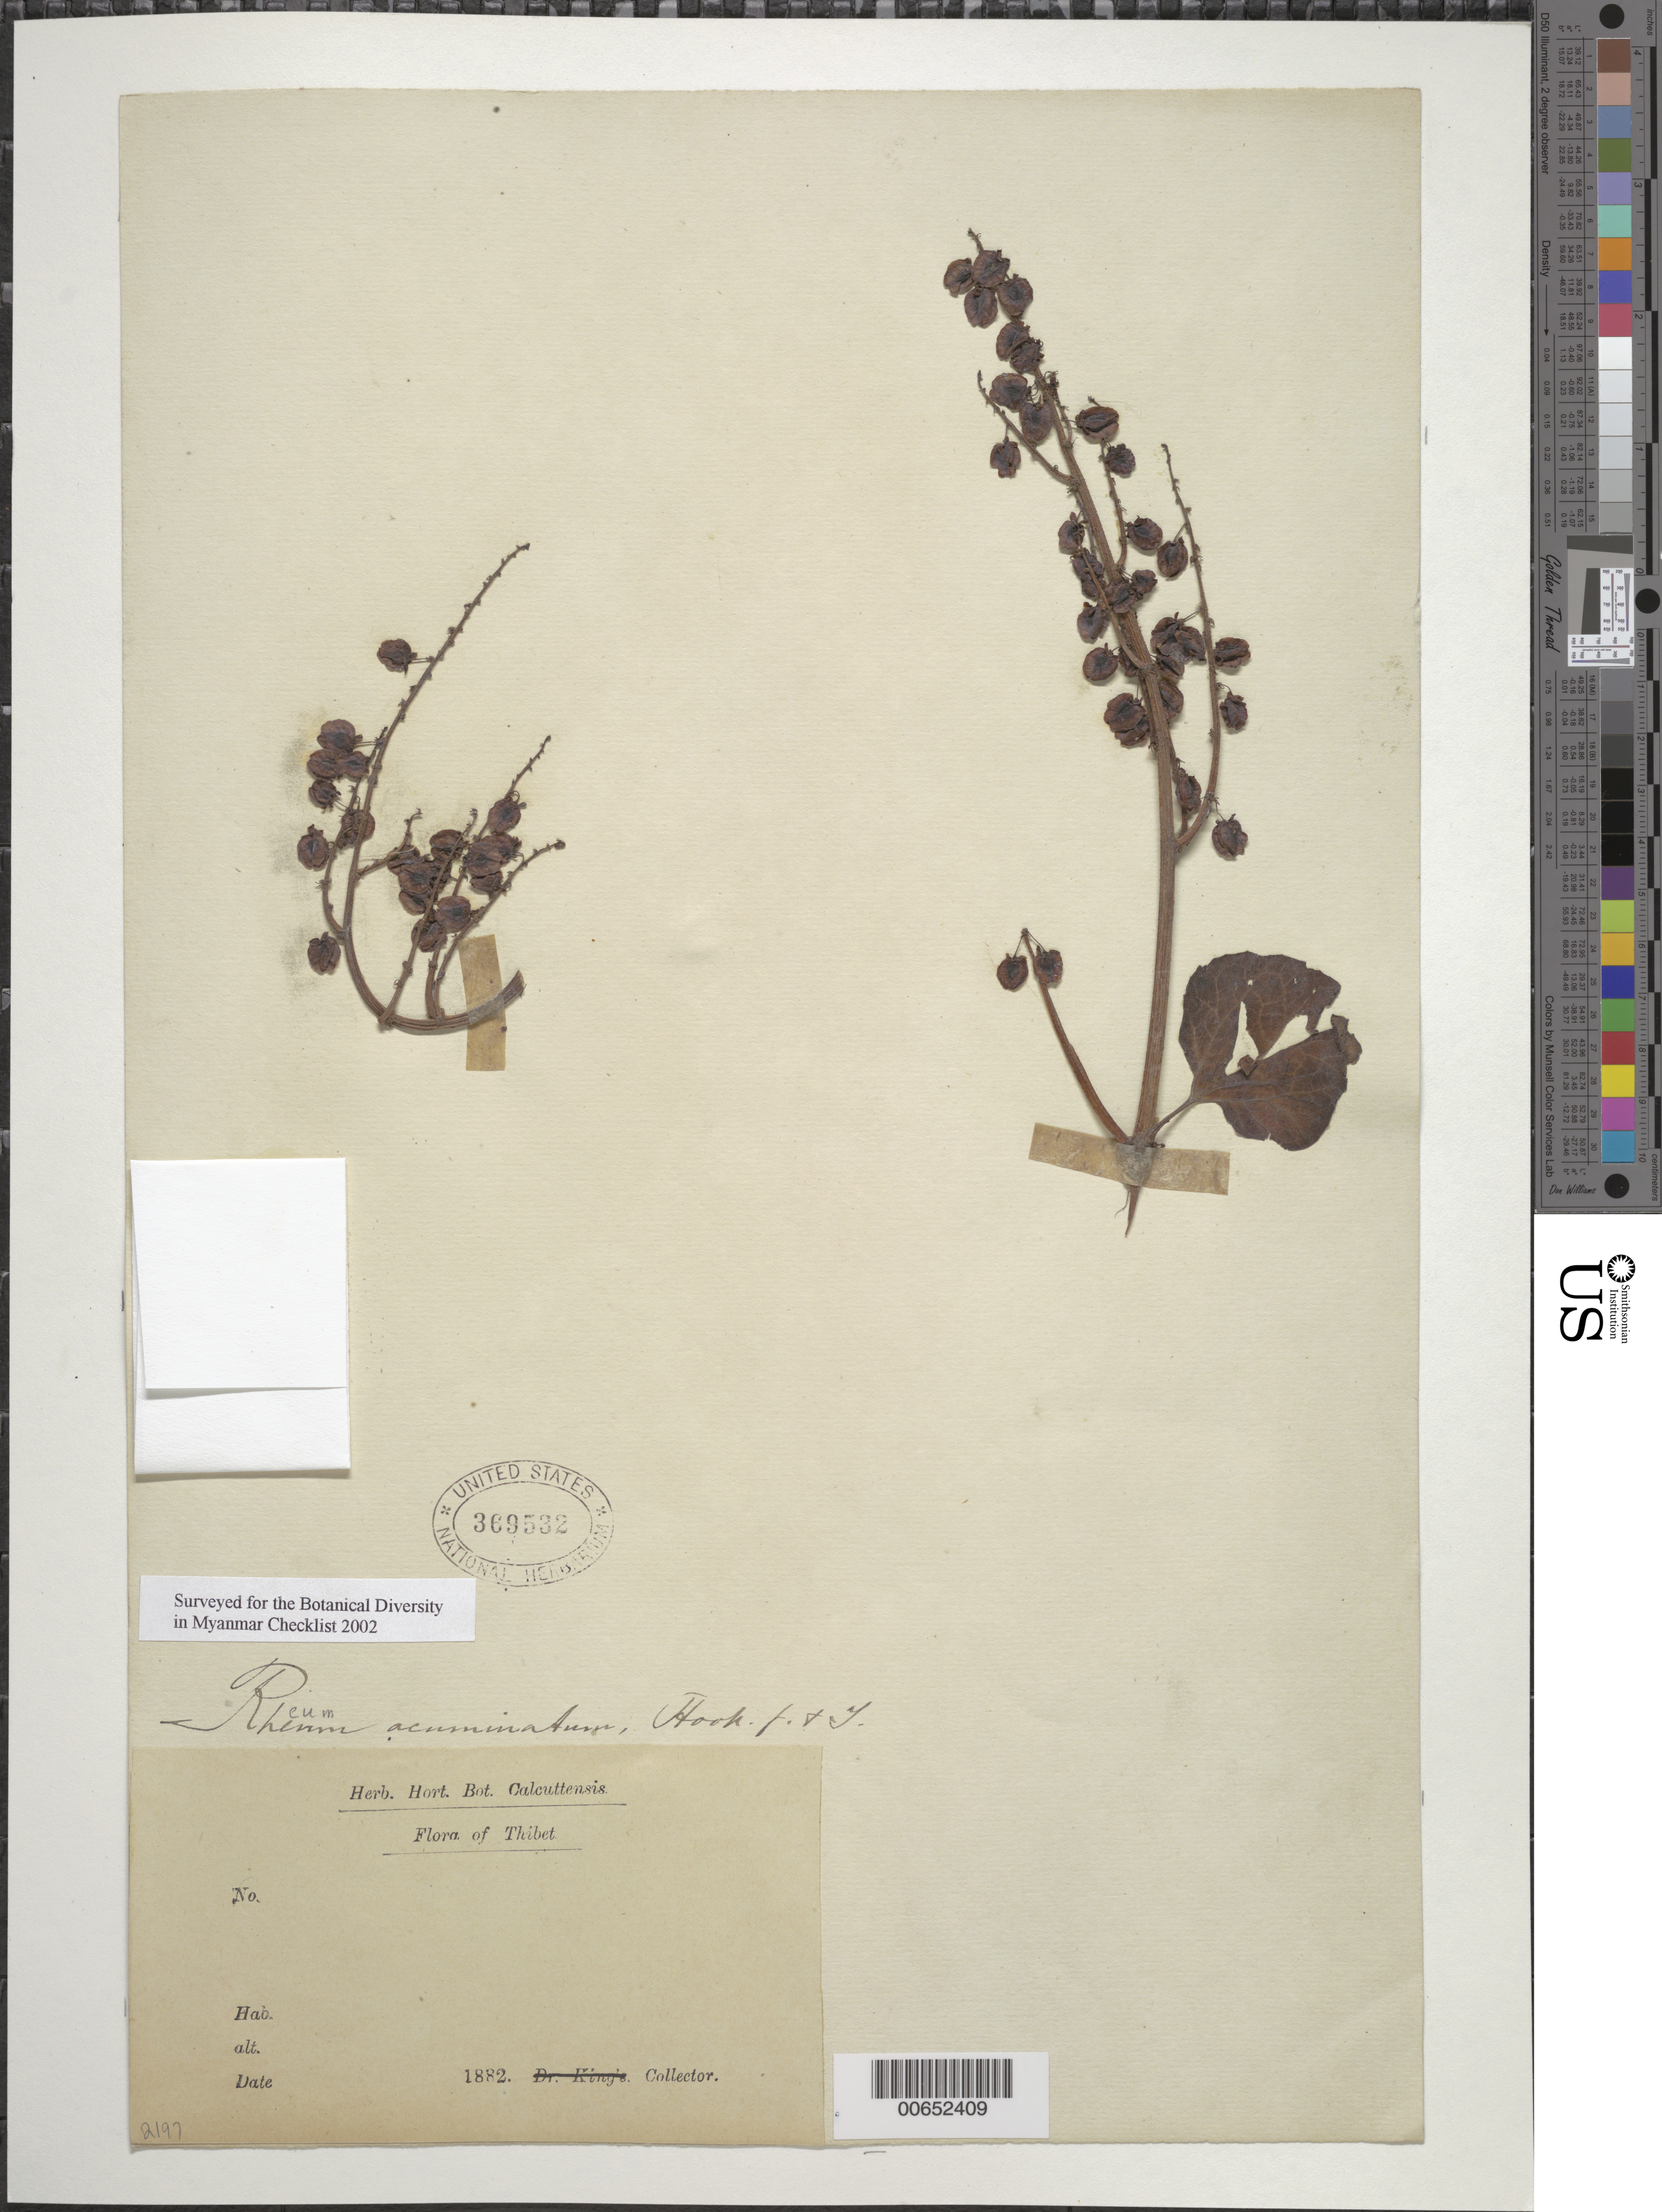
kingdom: Plantae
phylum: Tracheophyta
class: Magnoliopsida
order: Caryophyllales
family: Polygonaceae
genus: Rheum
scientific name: Rheum acuminatum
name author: Hook. f.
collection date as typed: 1882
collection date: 1882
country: China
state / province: Xizang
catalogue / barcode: US 369532